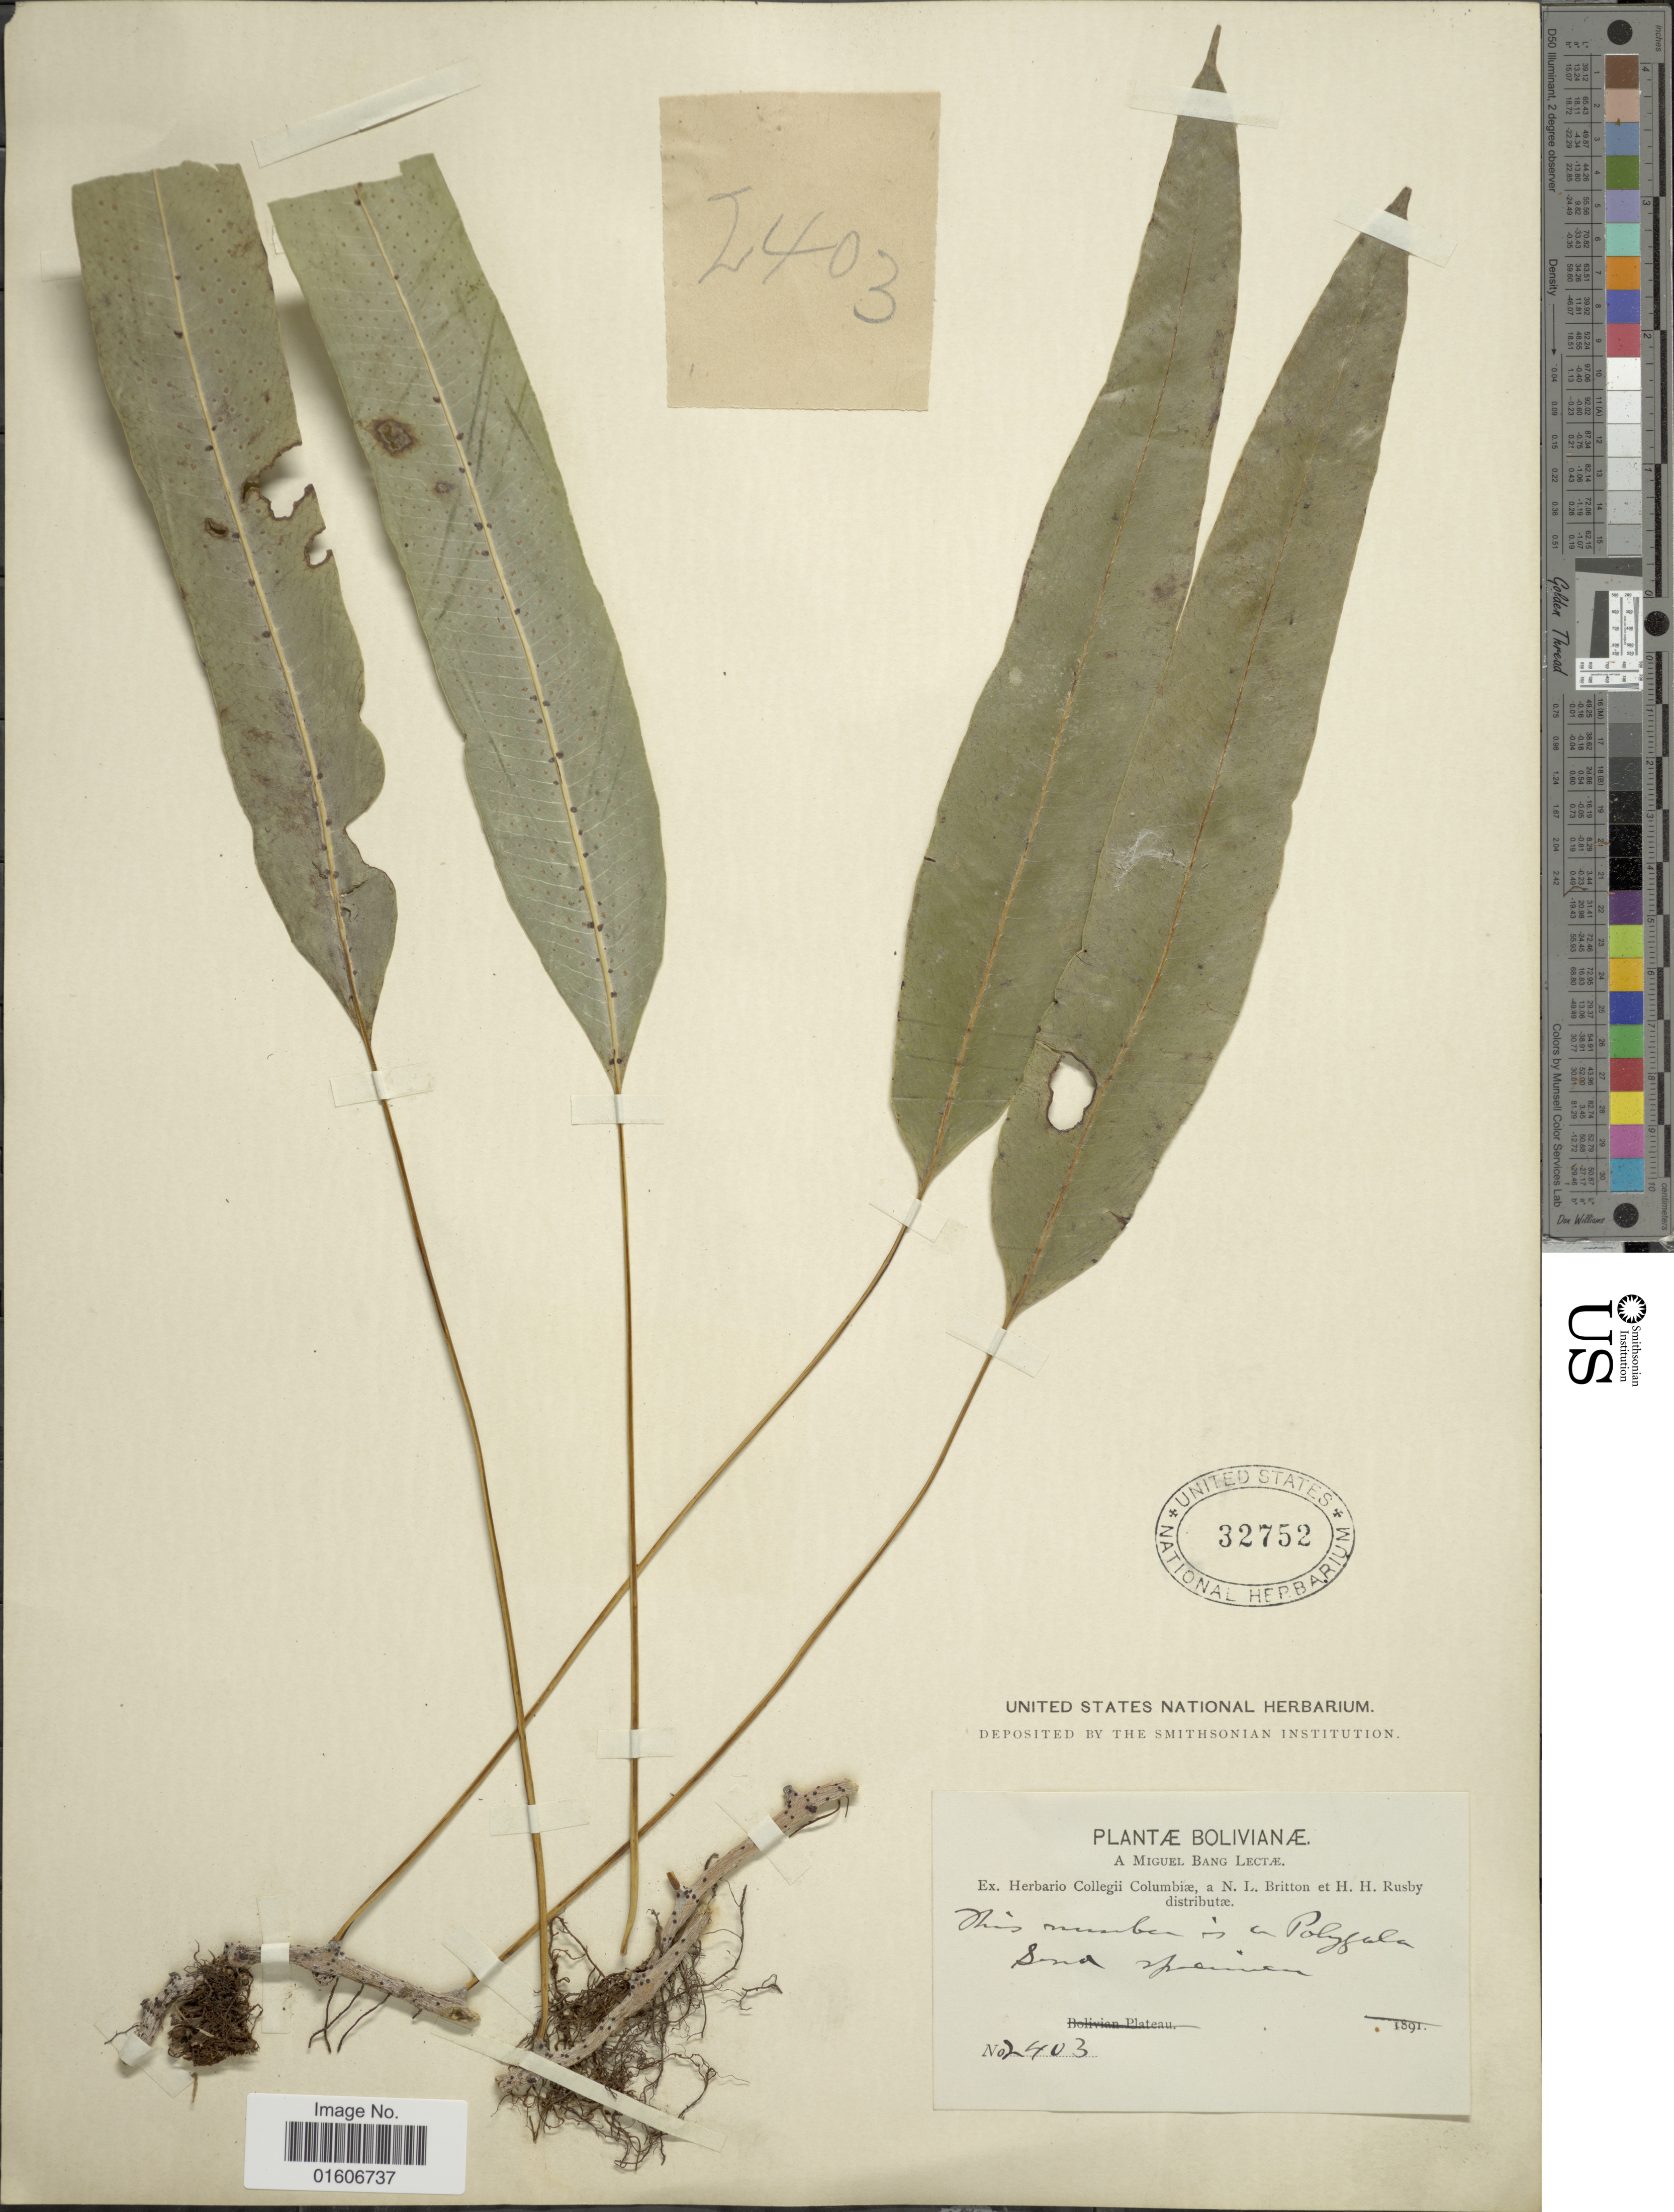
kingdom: Plantae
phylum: Tracheophyta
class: Polypodiopsida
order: Polypodiales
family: Polypodiaceae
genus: Serpocaulon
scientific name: Serpocaulon levigatum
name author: (Cav.) A.R. Sm.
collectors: M. Bang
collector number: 2403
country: Bolivia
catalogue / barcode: US 32752